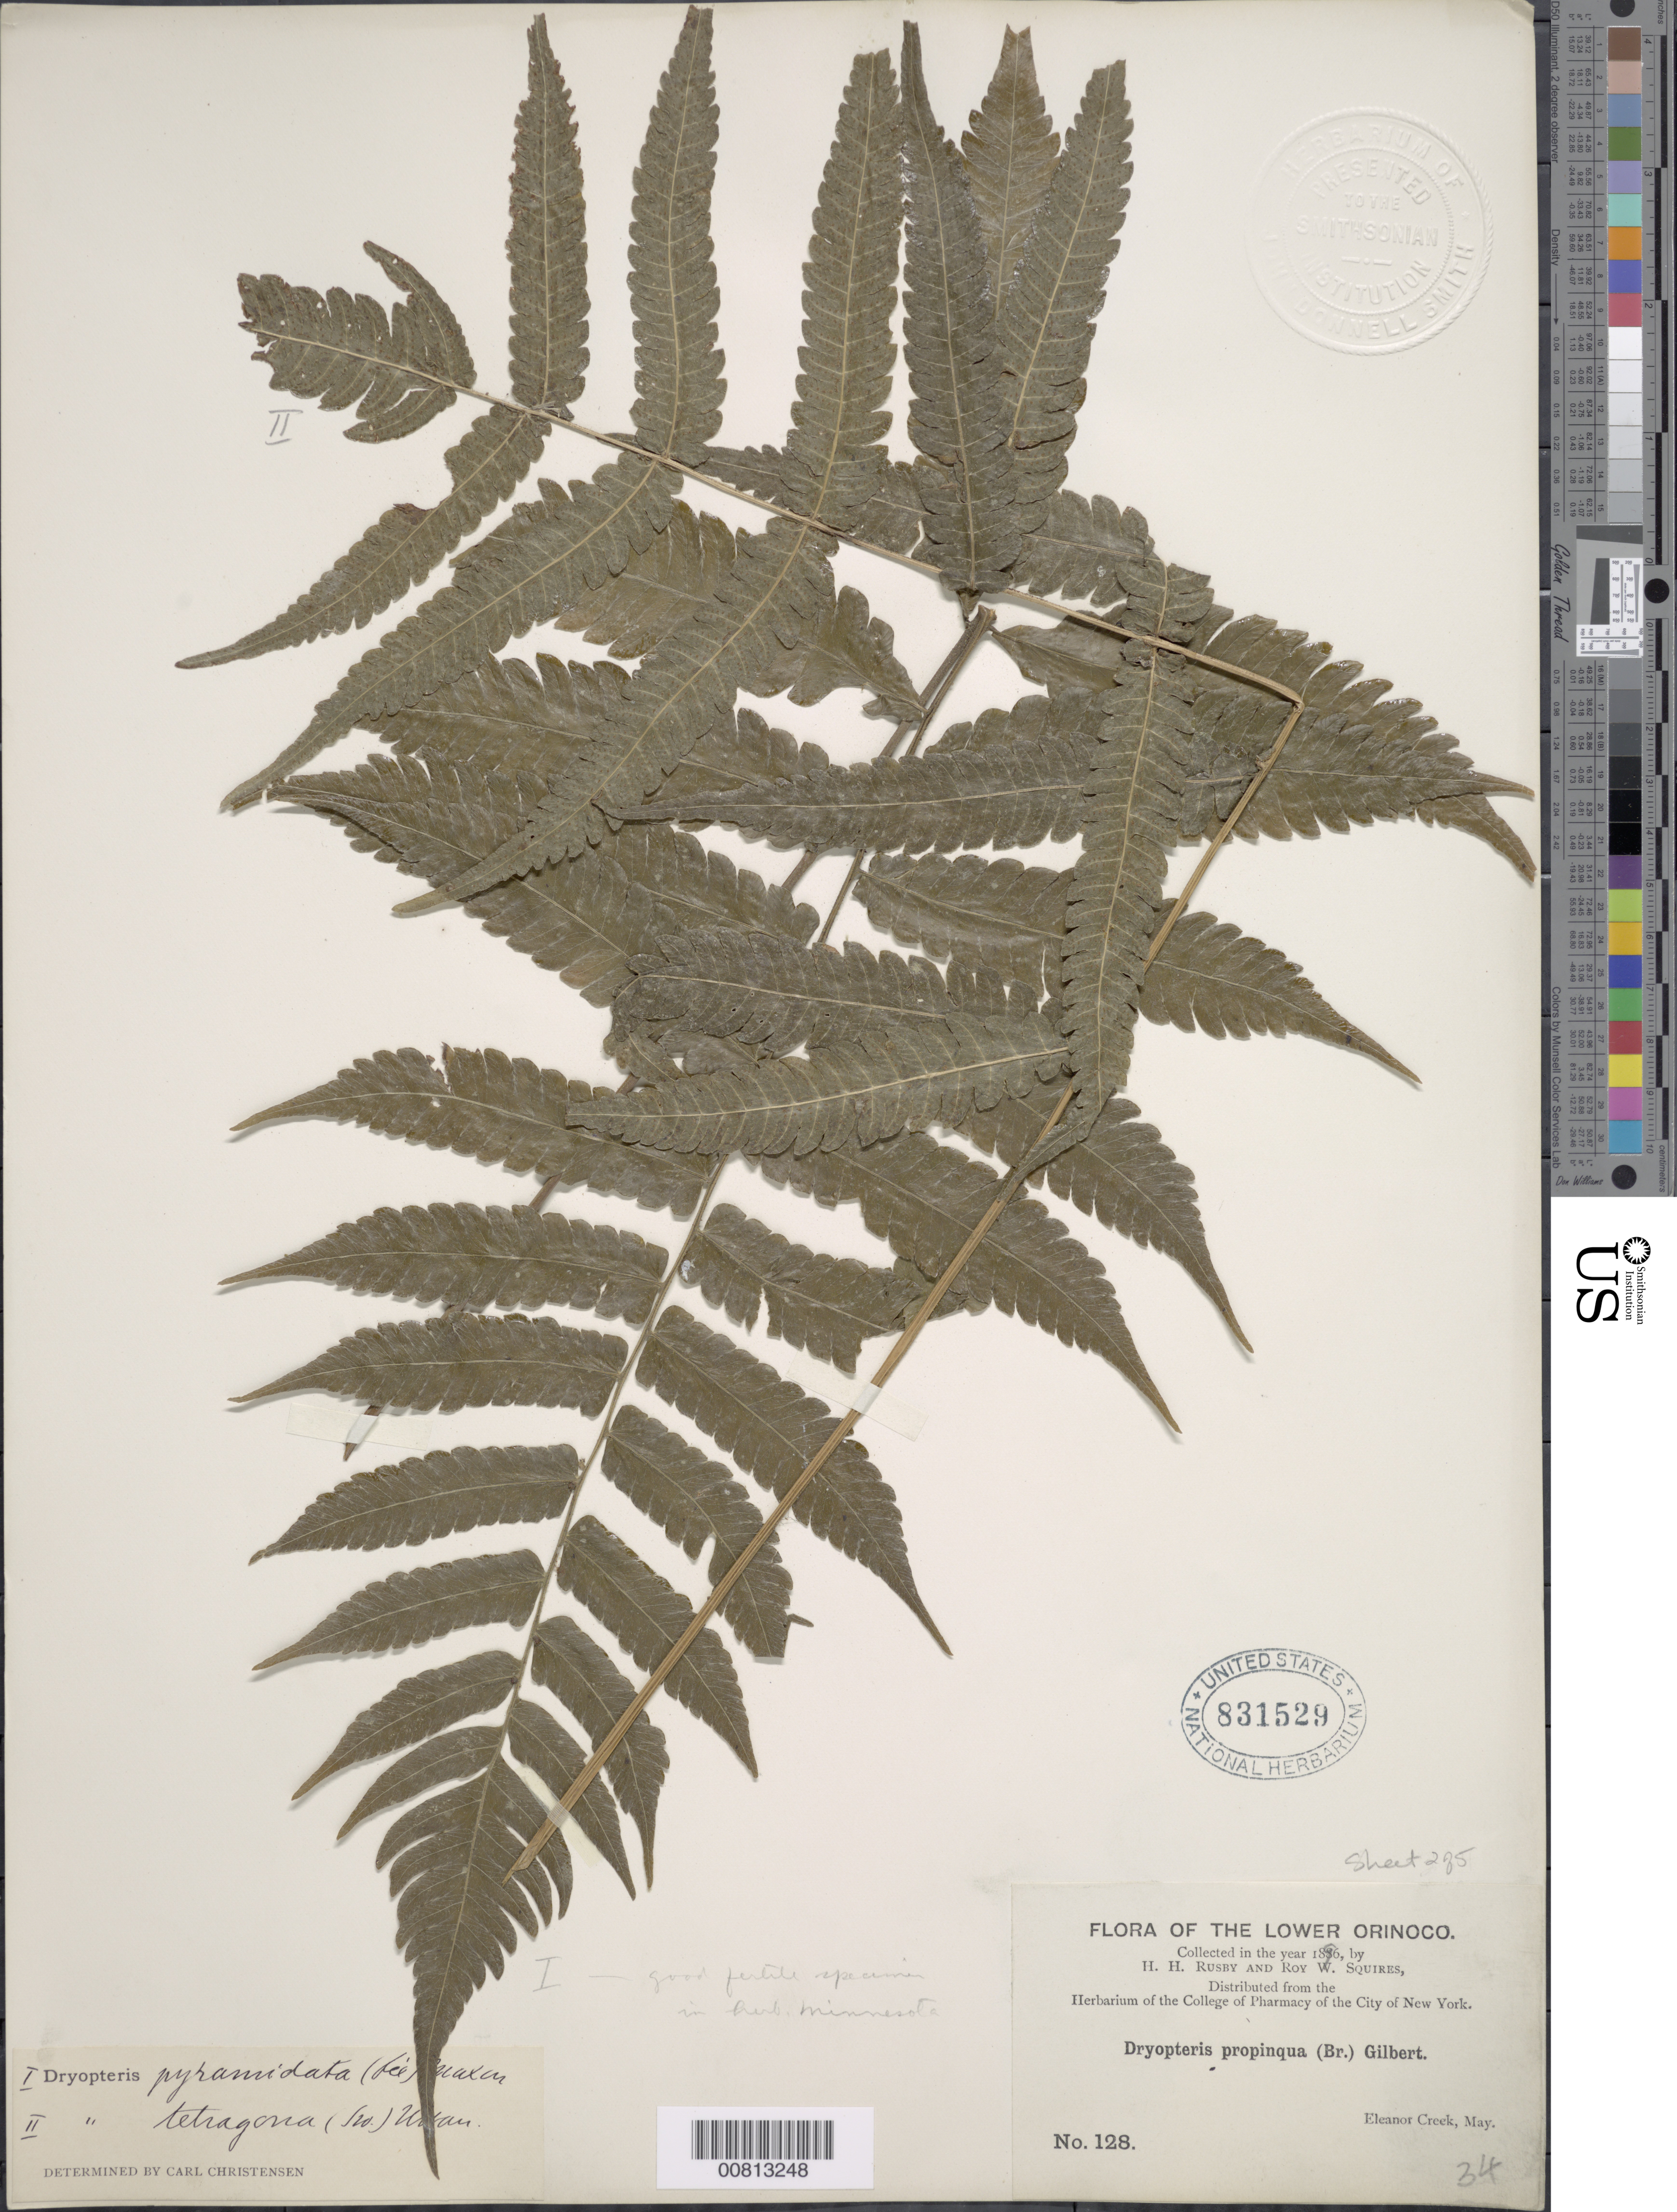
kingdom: Plantae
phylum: Tracheophyta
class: Polypodiopsida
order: Polypodiales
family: Thelypteridaceae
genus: Goniopteris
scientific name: Goniopteris pyramidata (Fée) comb. nov., ined 2015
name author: (Fée)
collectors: H. H. Rusby & R. Squires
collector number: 128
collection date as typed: May 1896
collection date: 1896-05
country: Venezuela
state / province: Delta Amacuro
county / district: Antonio Díaz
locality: Lower Orinoco, Eleanor Creek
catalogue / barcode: US 831529